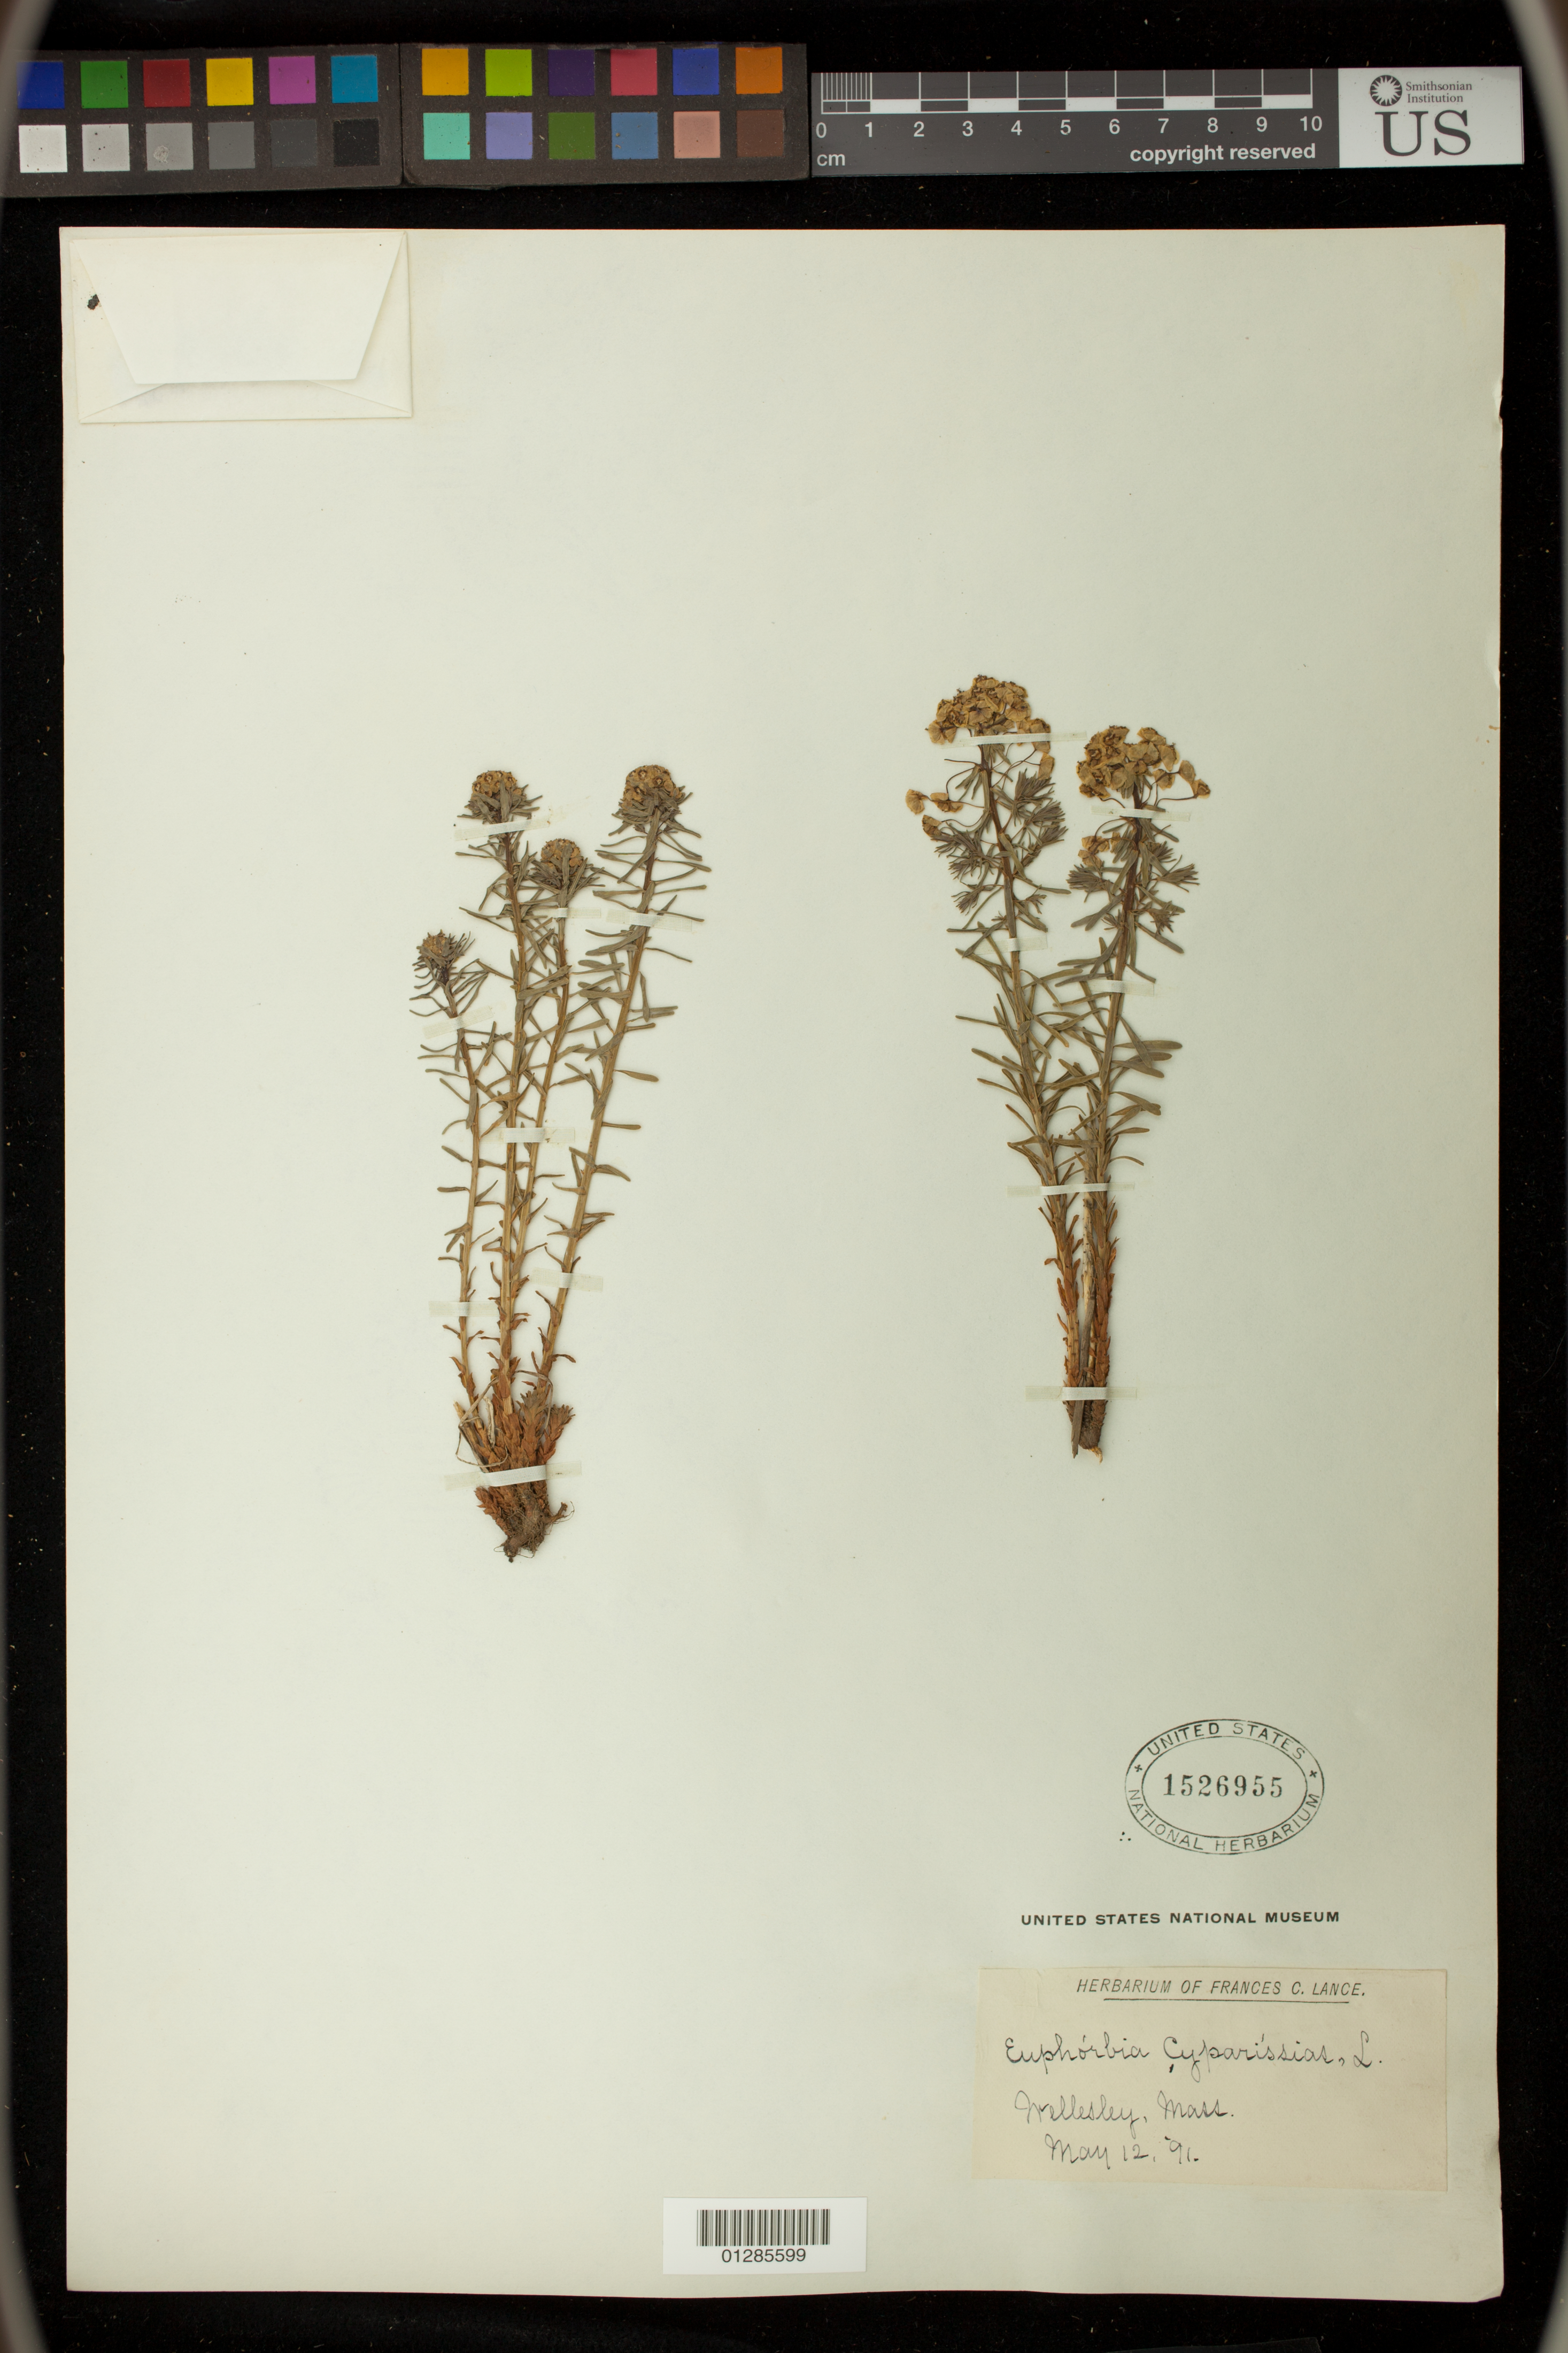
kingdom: Plantae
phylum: Tracheophyta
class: Magnoliopsida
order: Malpighiales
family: Euphorbiaceae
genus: Euphorbia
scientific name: Euphorbia cyparissias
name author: L.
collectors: F. Lance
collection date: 1891-05-12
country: United States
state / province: Massachusetts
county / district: Norfolk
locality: Wellesley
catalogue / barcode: US 1526955